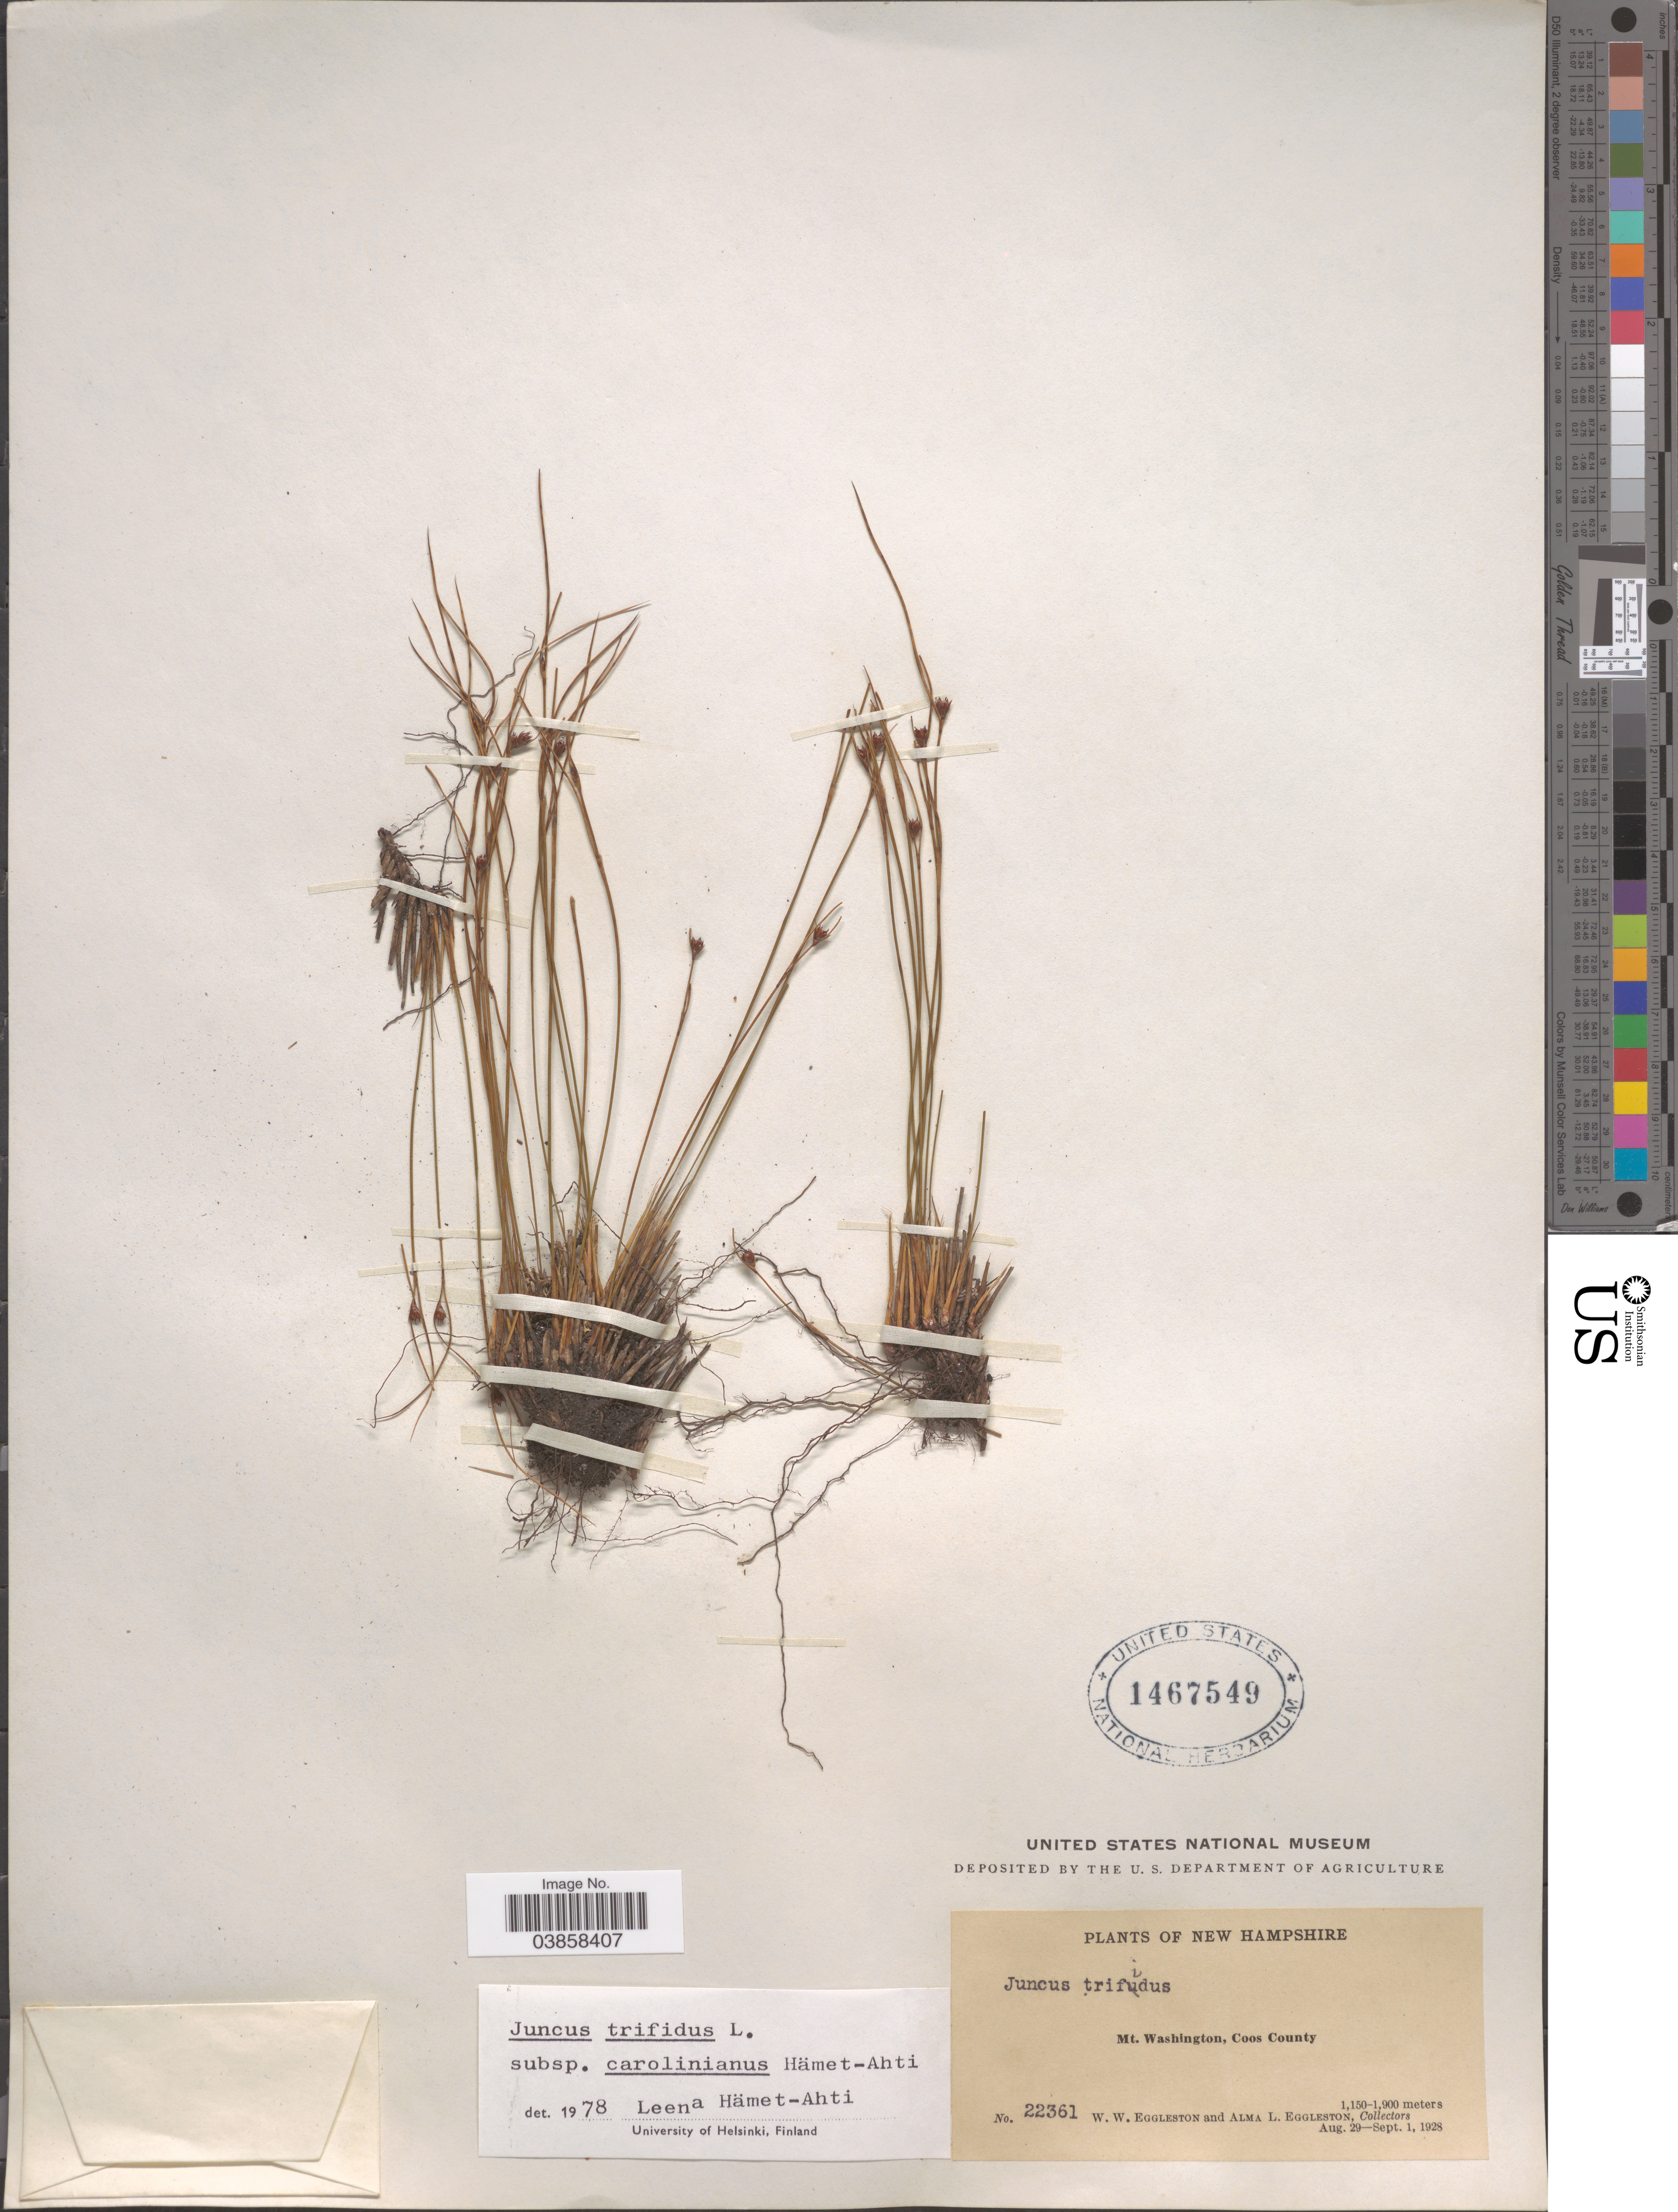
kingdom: Plantae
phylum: Tracheophyta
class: Liliopsida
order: Poales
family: Juncaceae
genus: Juncus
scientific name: Juncus trifidus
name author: L.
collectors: W. W. Eggleston & A. Eggleston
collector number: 22361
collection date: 1928-08-29/1928-09-01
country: United States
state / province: New Hampshire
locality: Mt. Washington, Coos County.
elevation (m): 1150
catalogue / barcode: US 1467549